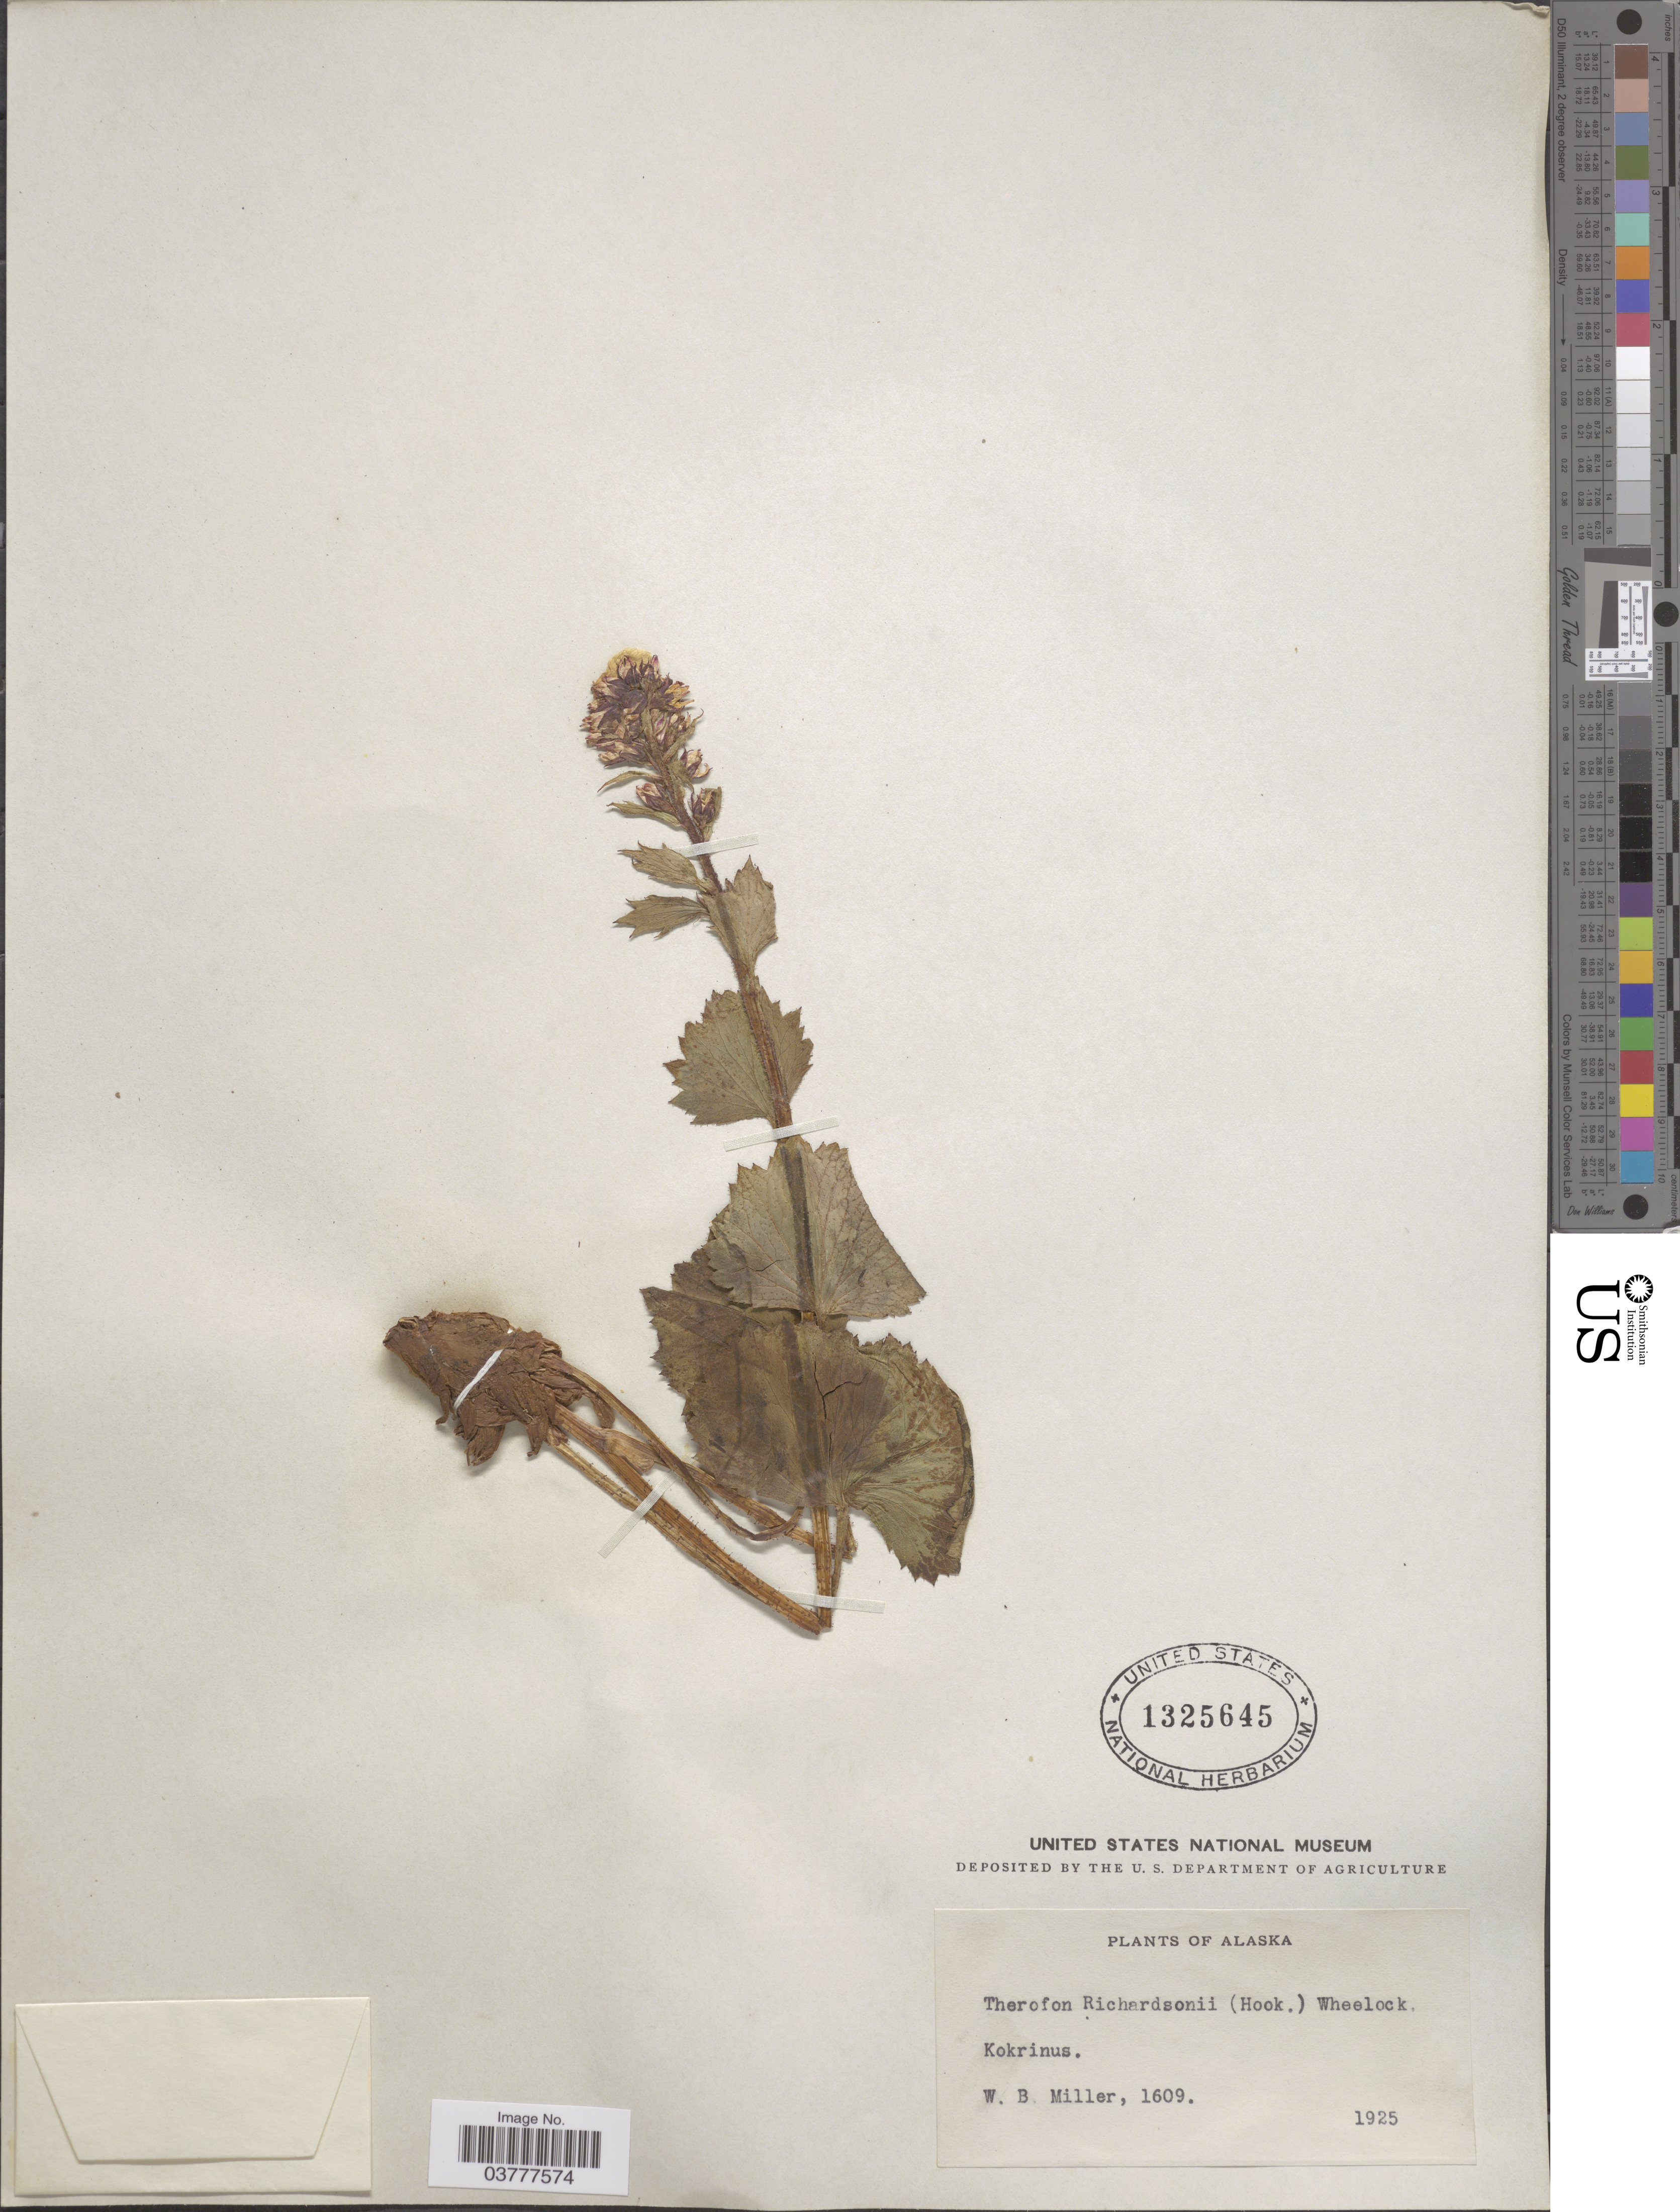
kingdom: Plantae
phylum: Tracheophyta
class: Magnoliopsida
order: Saxifragales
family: Saxifragaceae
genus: Boykinia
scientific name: Boykinia richardsonii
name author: (Hook.) A. Gray ex B.D. Jacks.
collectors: W. Miller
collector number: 1609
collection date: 1925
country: United States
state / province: Alaska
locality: Kokrinus.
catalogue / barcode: US 1325645